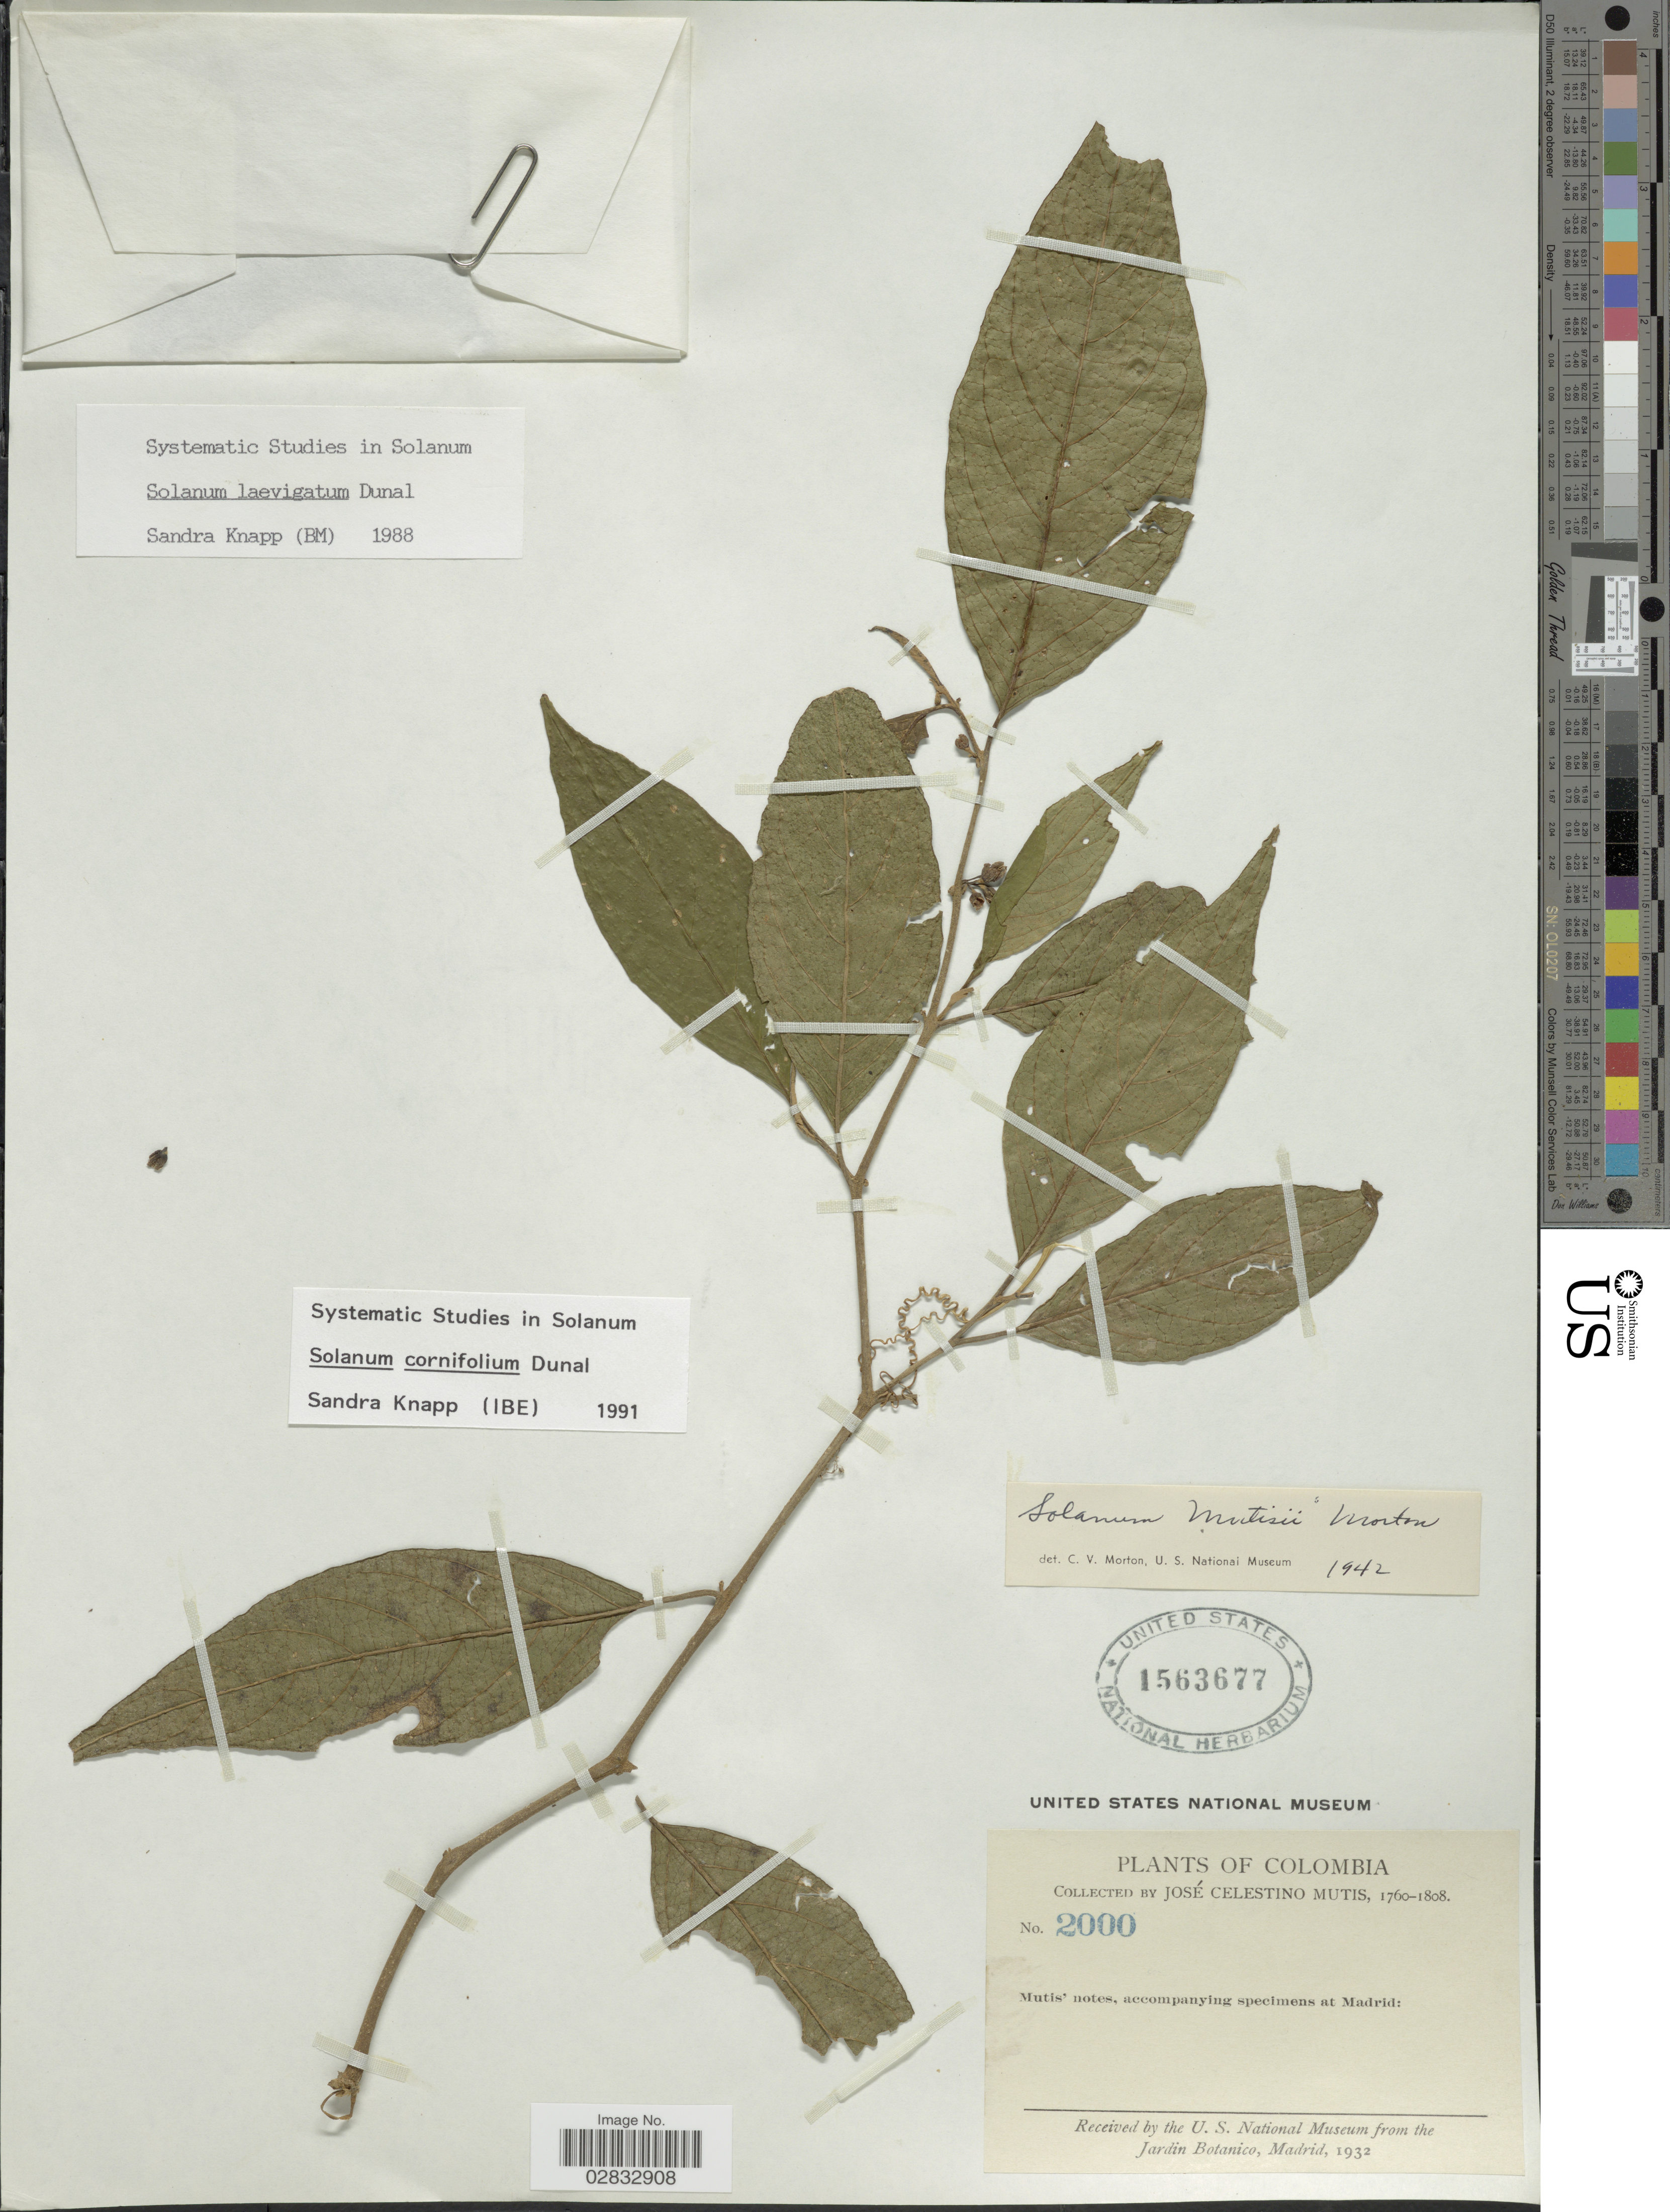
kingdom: Plantae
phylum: Tracheophyta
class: Magnoliopsida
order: Solanales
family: Solanaceae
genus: Solanum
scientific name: Solanum cornifolium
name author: Dunal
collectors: J. C. B. Mutis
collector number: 2000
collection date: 1760/1808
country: Colombia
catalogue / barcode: US 1563677